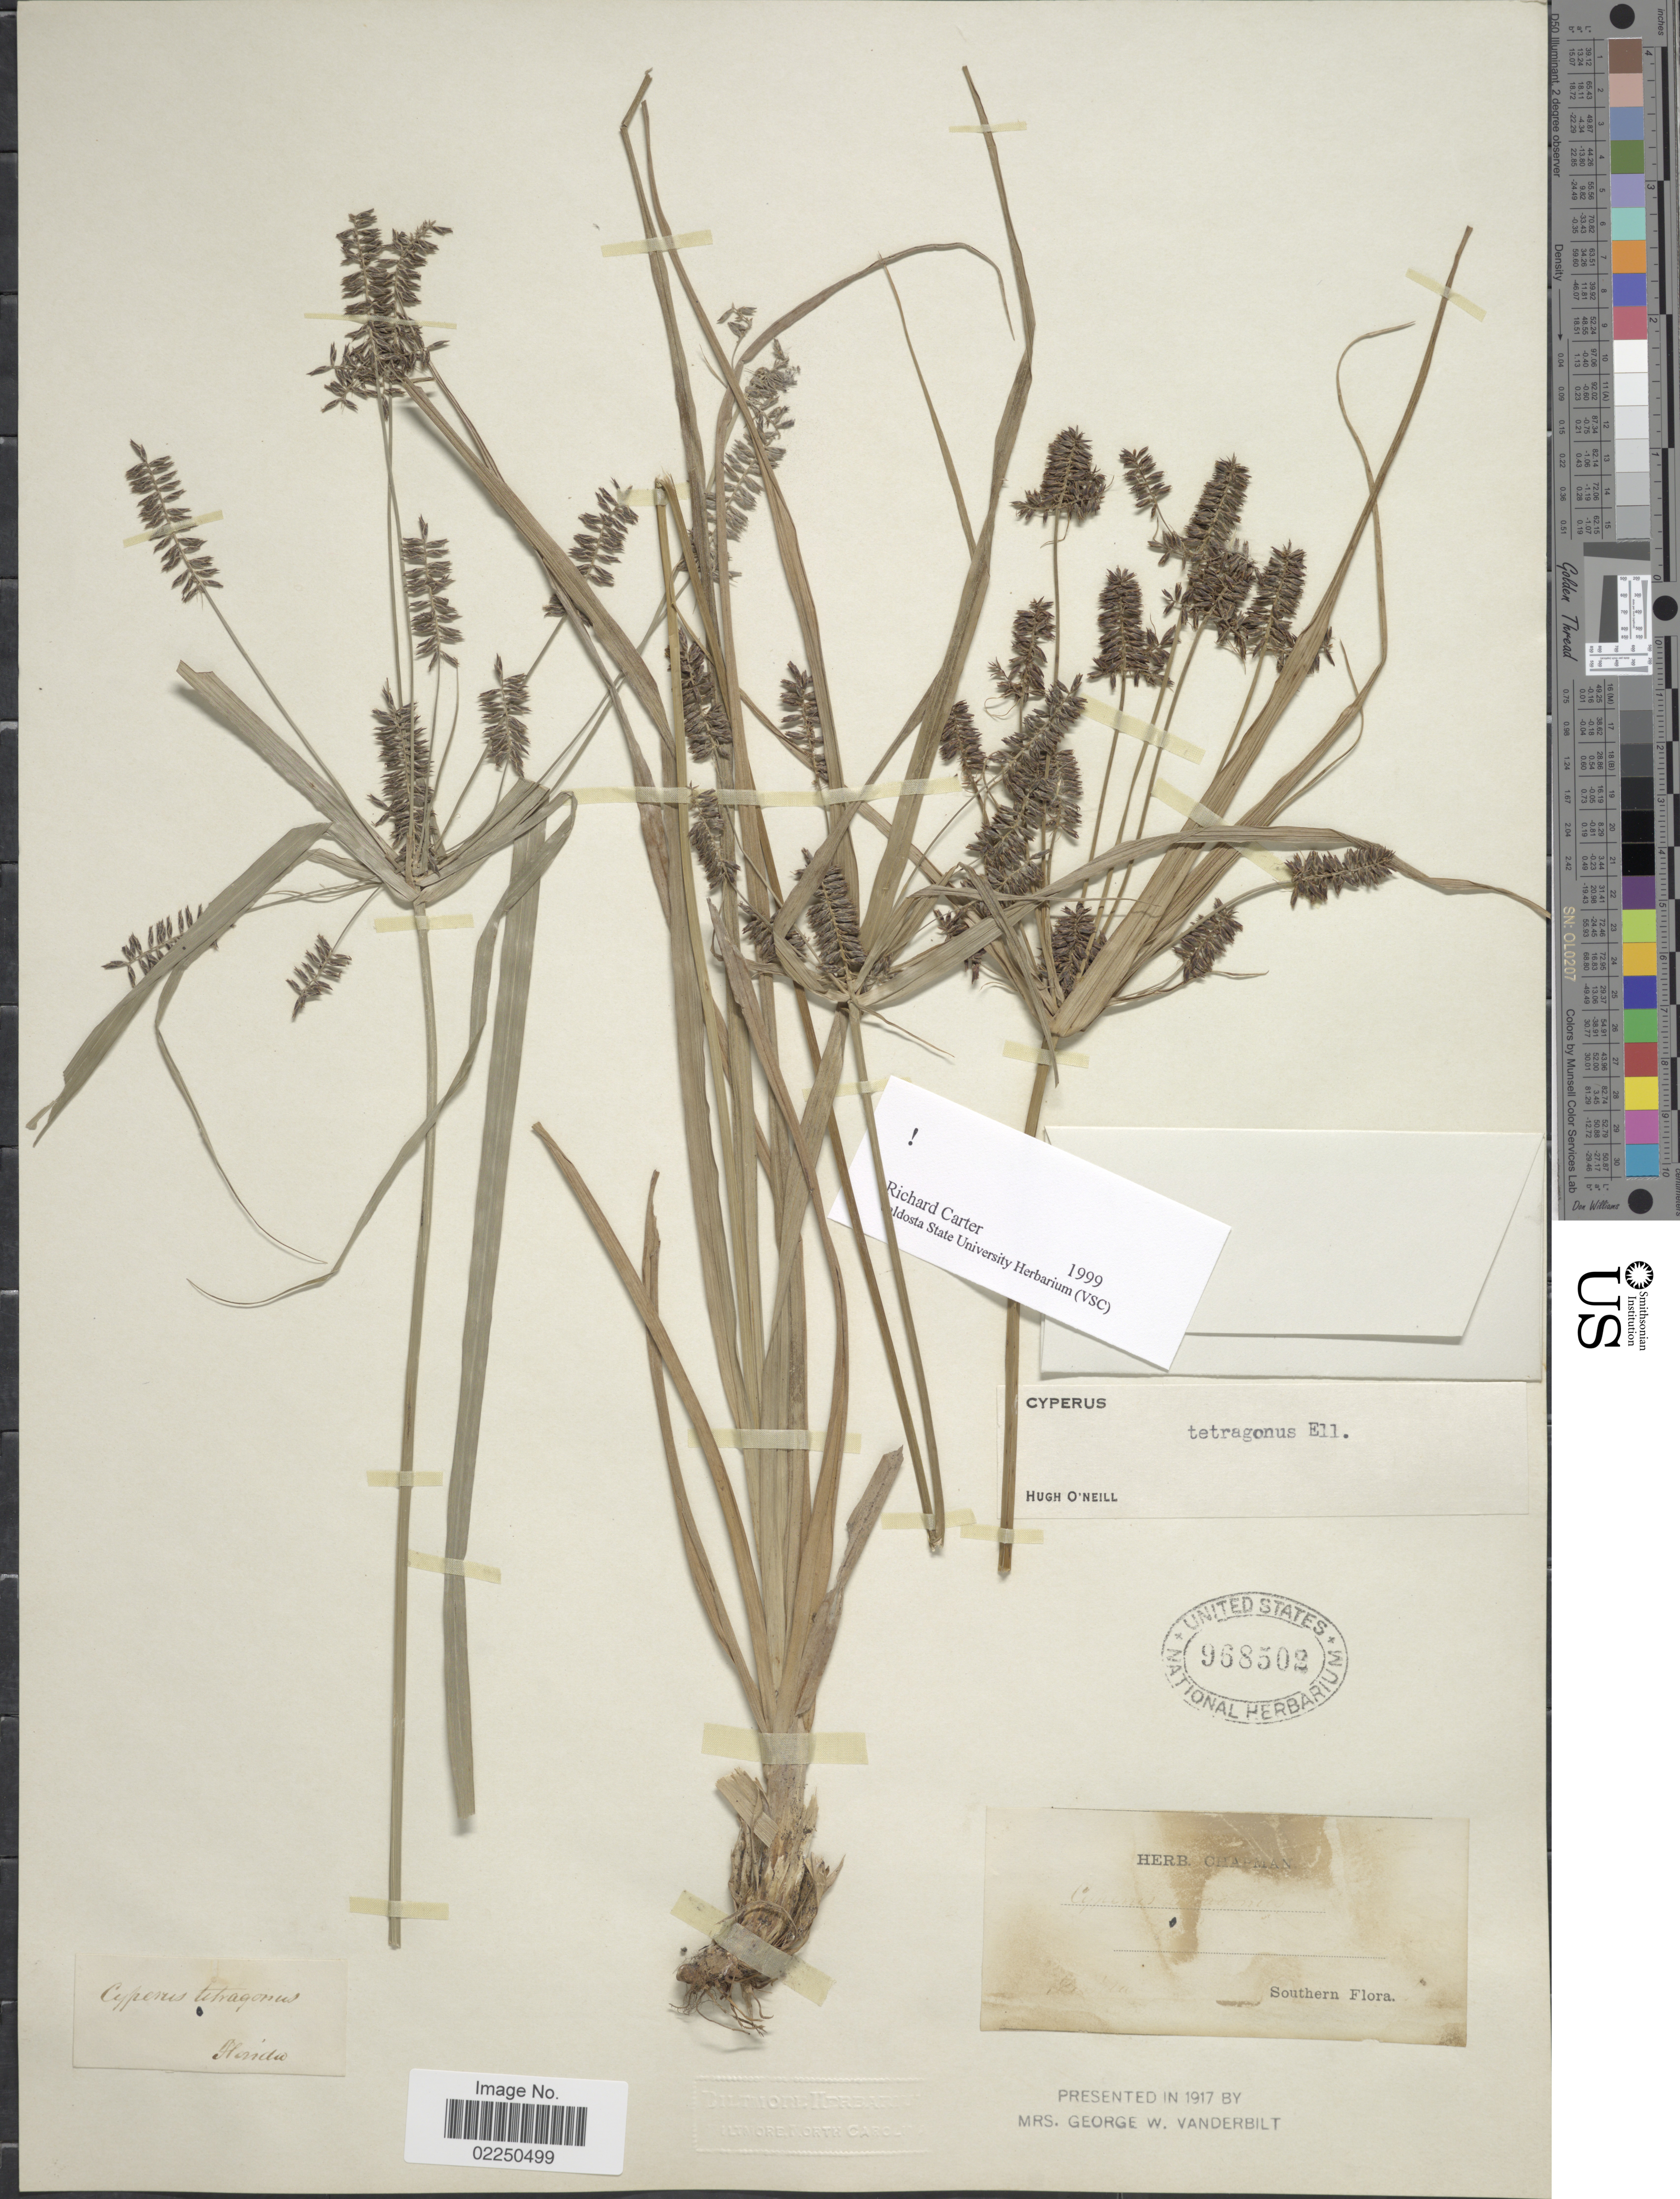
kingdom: Plantae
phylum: Tracheophyta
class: Liliopsida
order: Poales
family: Cyperaceae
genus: Cyperus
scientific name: Cyperus tetragonus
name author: Elliott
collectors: ex herb. Chapman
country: United States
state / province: Florida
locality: Florida. Southern.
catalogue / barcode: US 968502